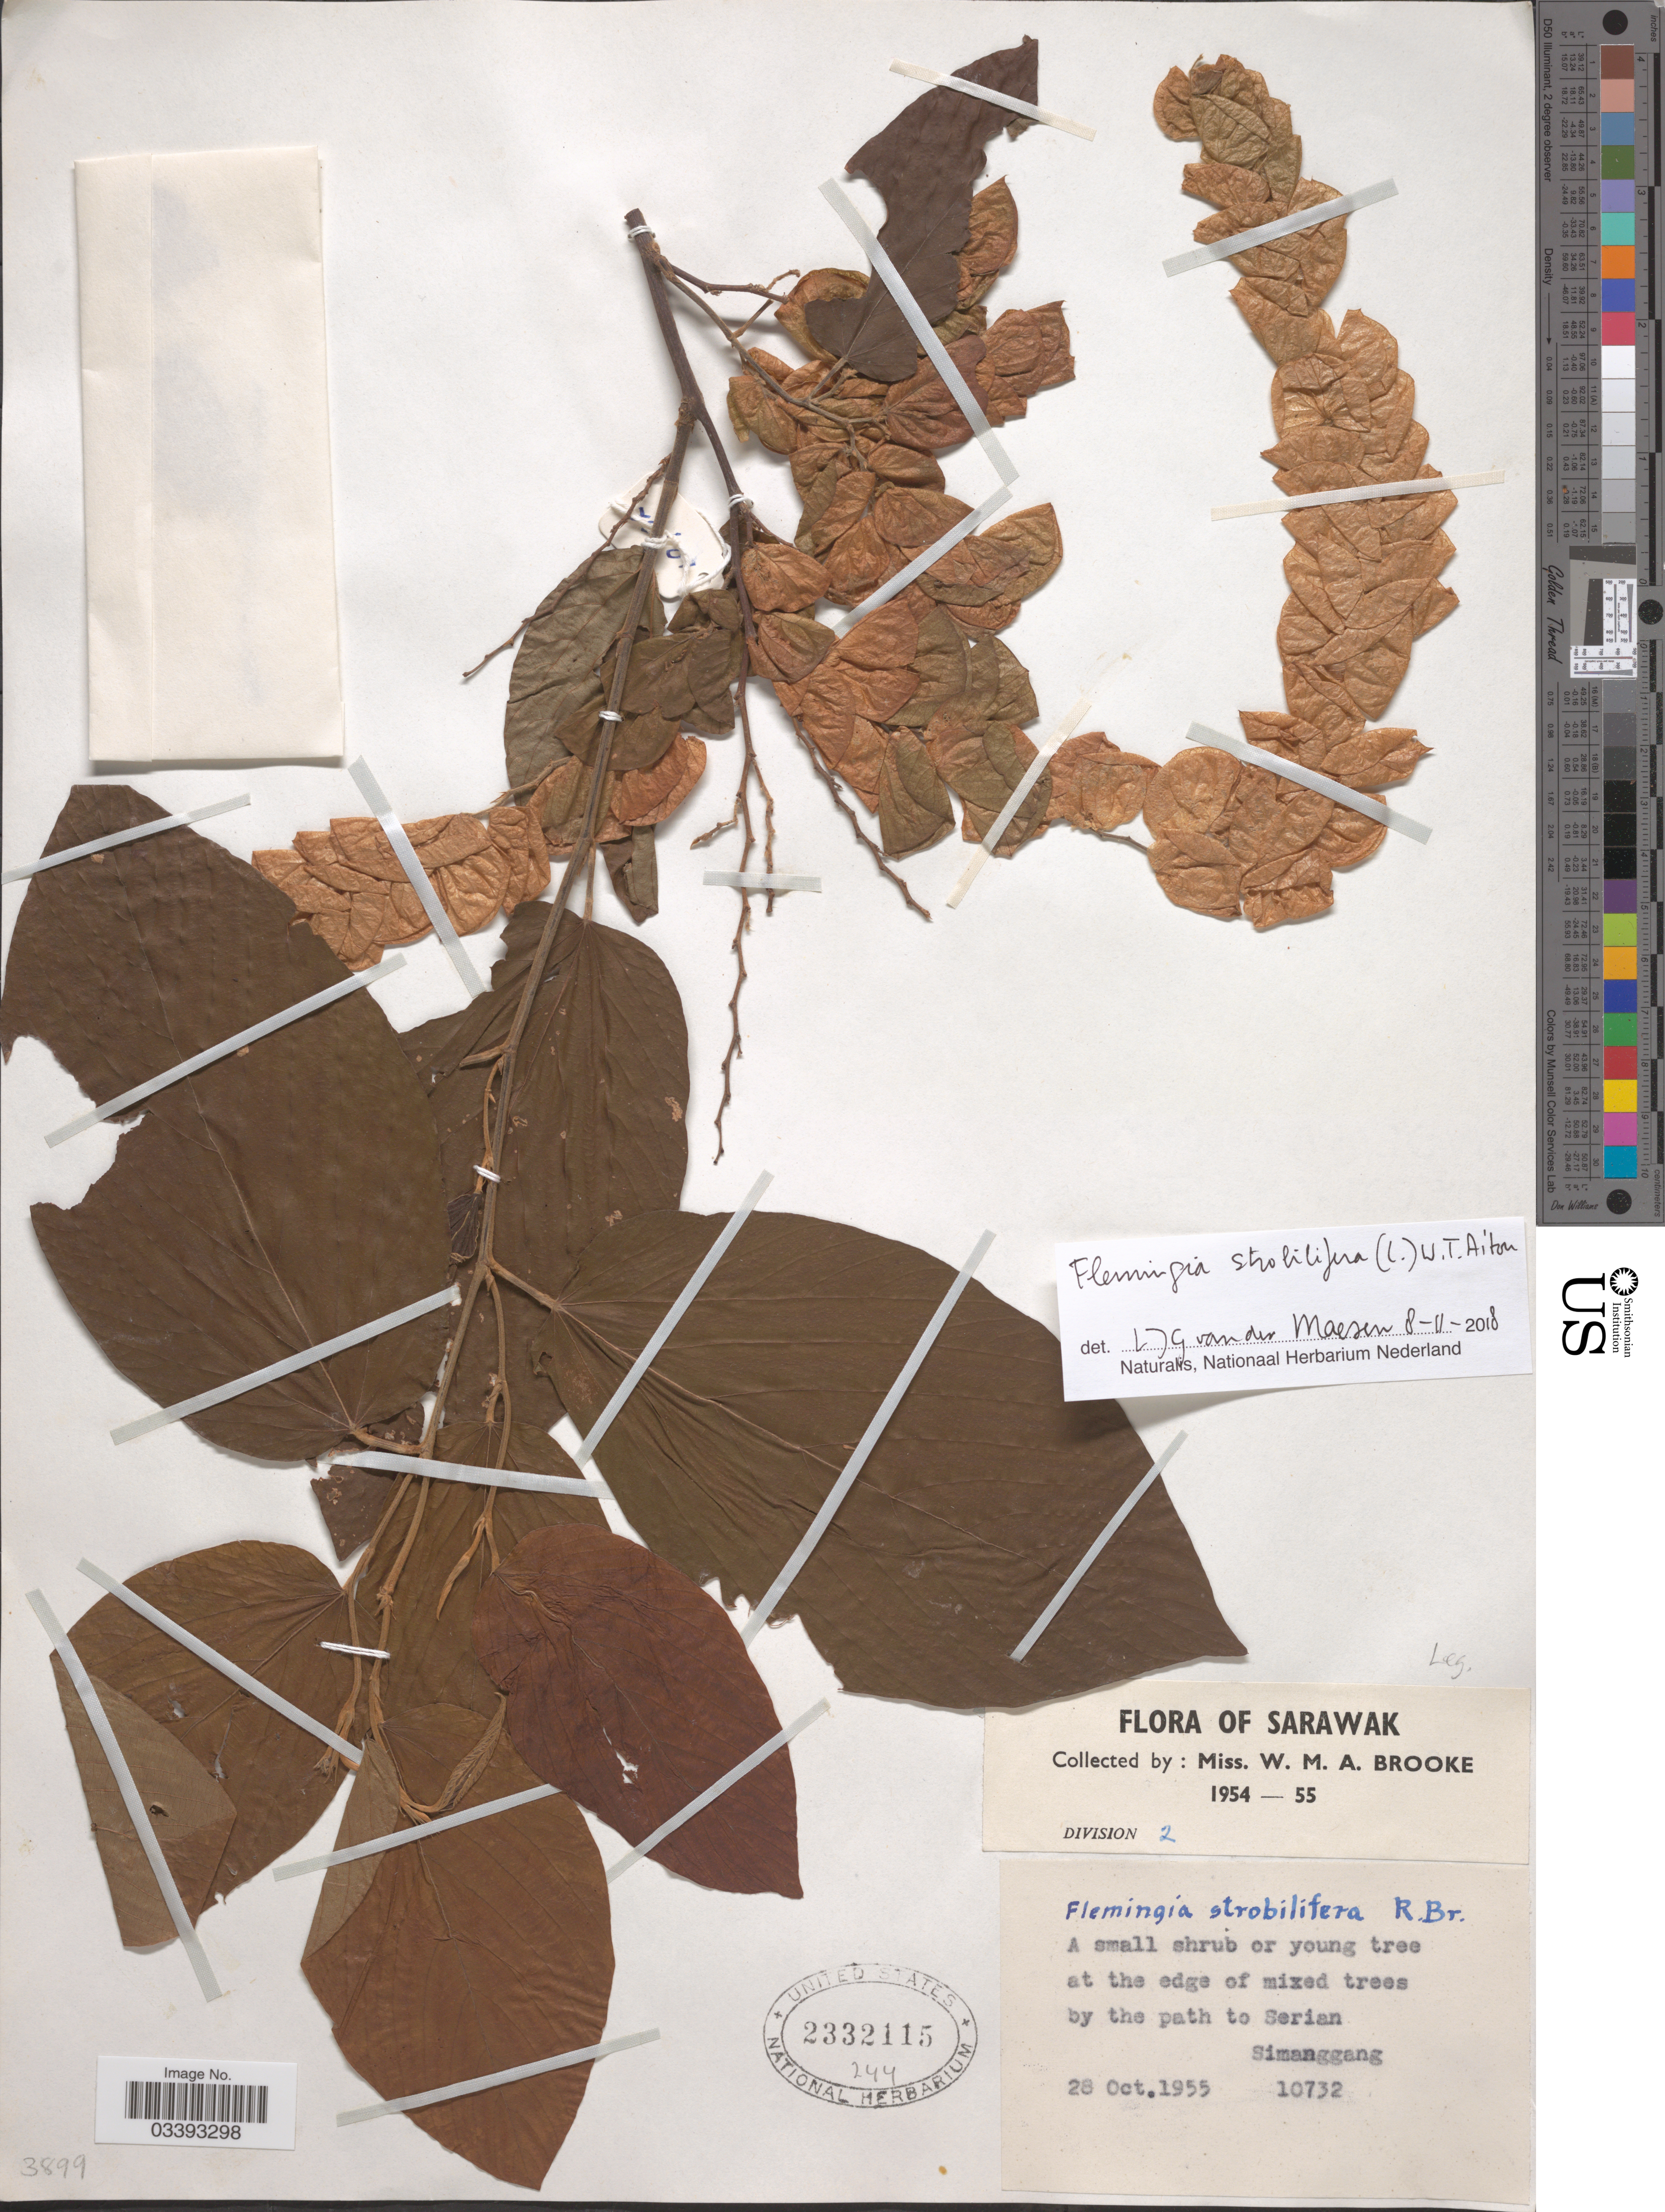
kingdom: Plantae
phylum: Tracheophyta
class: Magnoliopsida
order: Fabales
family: Fabaceae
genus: Flemingia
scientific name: Flemingia strobilifera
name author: (L.) W.T. Aiton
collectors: W. Brooke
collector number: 10732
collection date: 1955-10-28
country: Malaysia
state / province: Sarawak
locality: By the path to Serian Simanggang.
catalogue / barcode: US 2332115